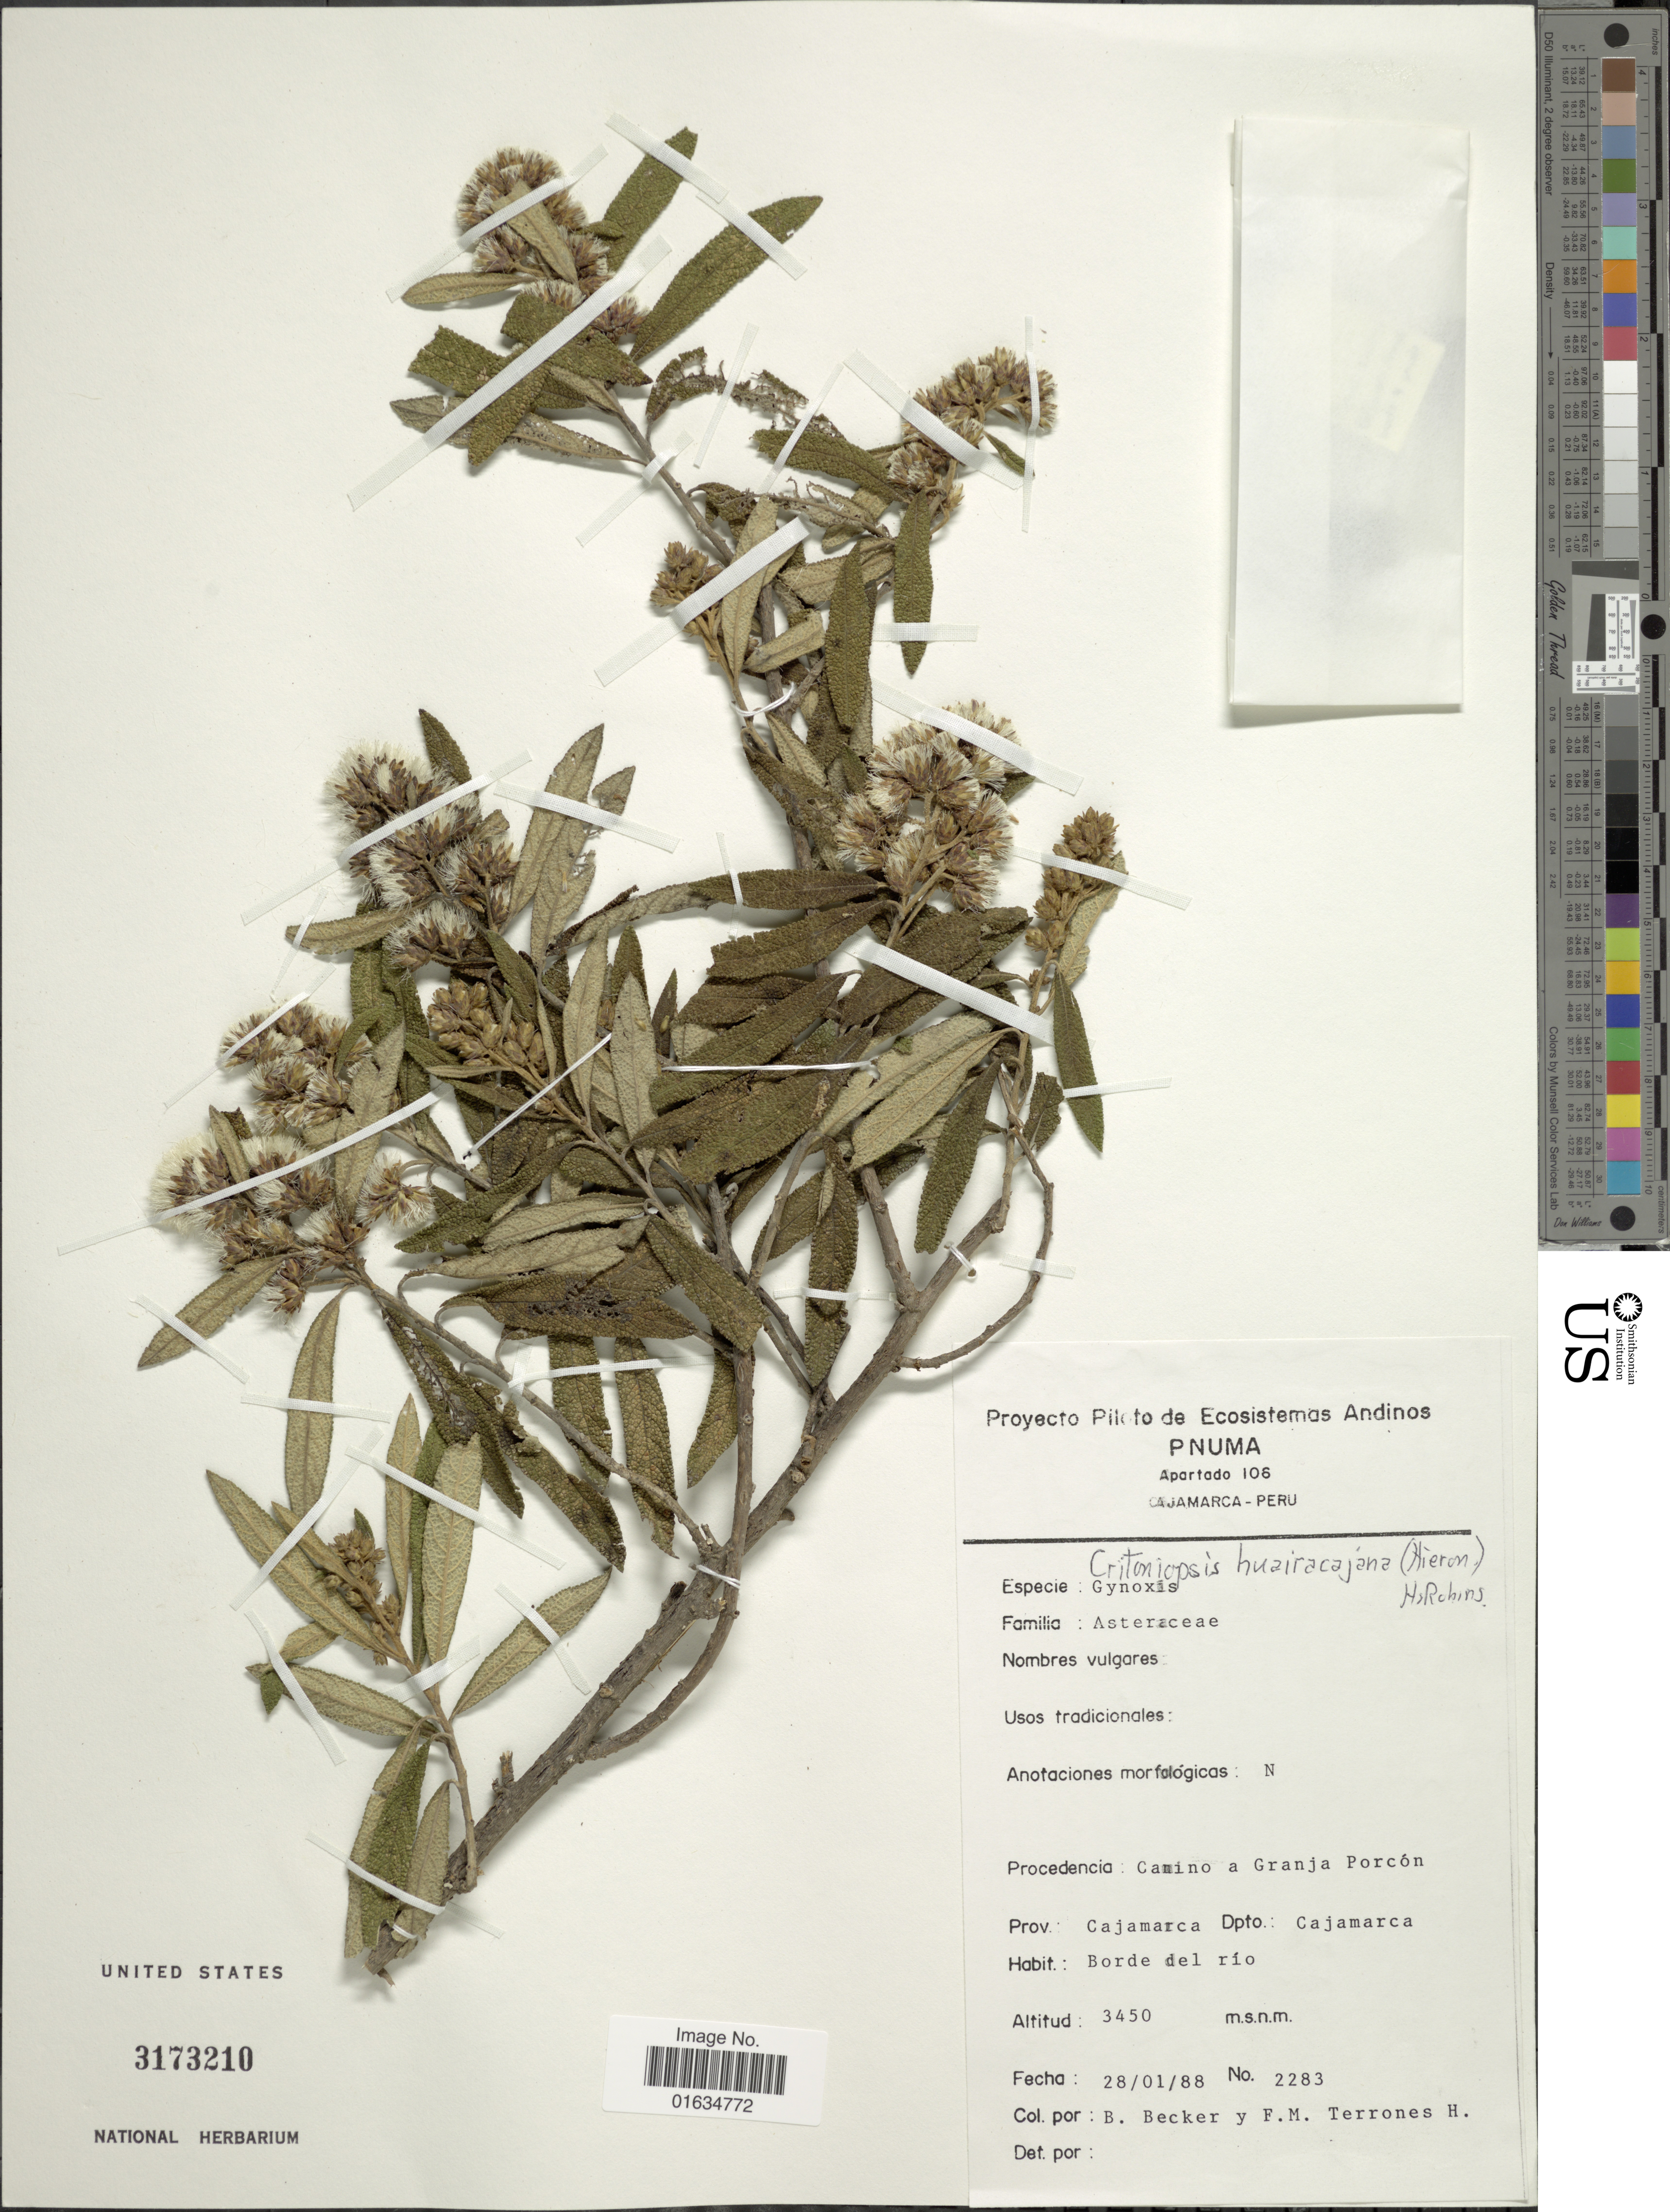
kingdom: Plantae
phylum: Tracheophyta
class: Magnoliopsida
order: Asterales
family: Asteraceae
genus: Critoniopsis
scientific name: Critoniopsis huairacajana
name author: (Hieron.) H. Rob.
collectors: B. Becker & F. Terrones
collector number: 2283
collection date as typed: Transcribed d/m/y: 28/1/88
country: Peru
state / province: Cajamarca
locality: Camino a Granja Porcón, borde del rio, Dpto. : Cajamarca.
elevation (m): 3450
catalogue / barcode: US 3173210